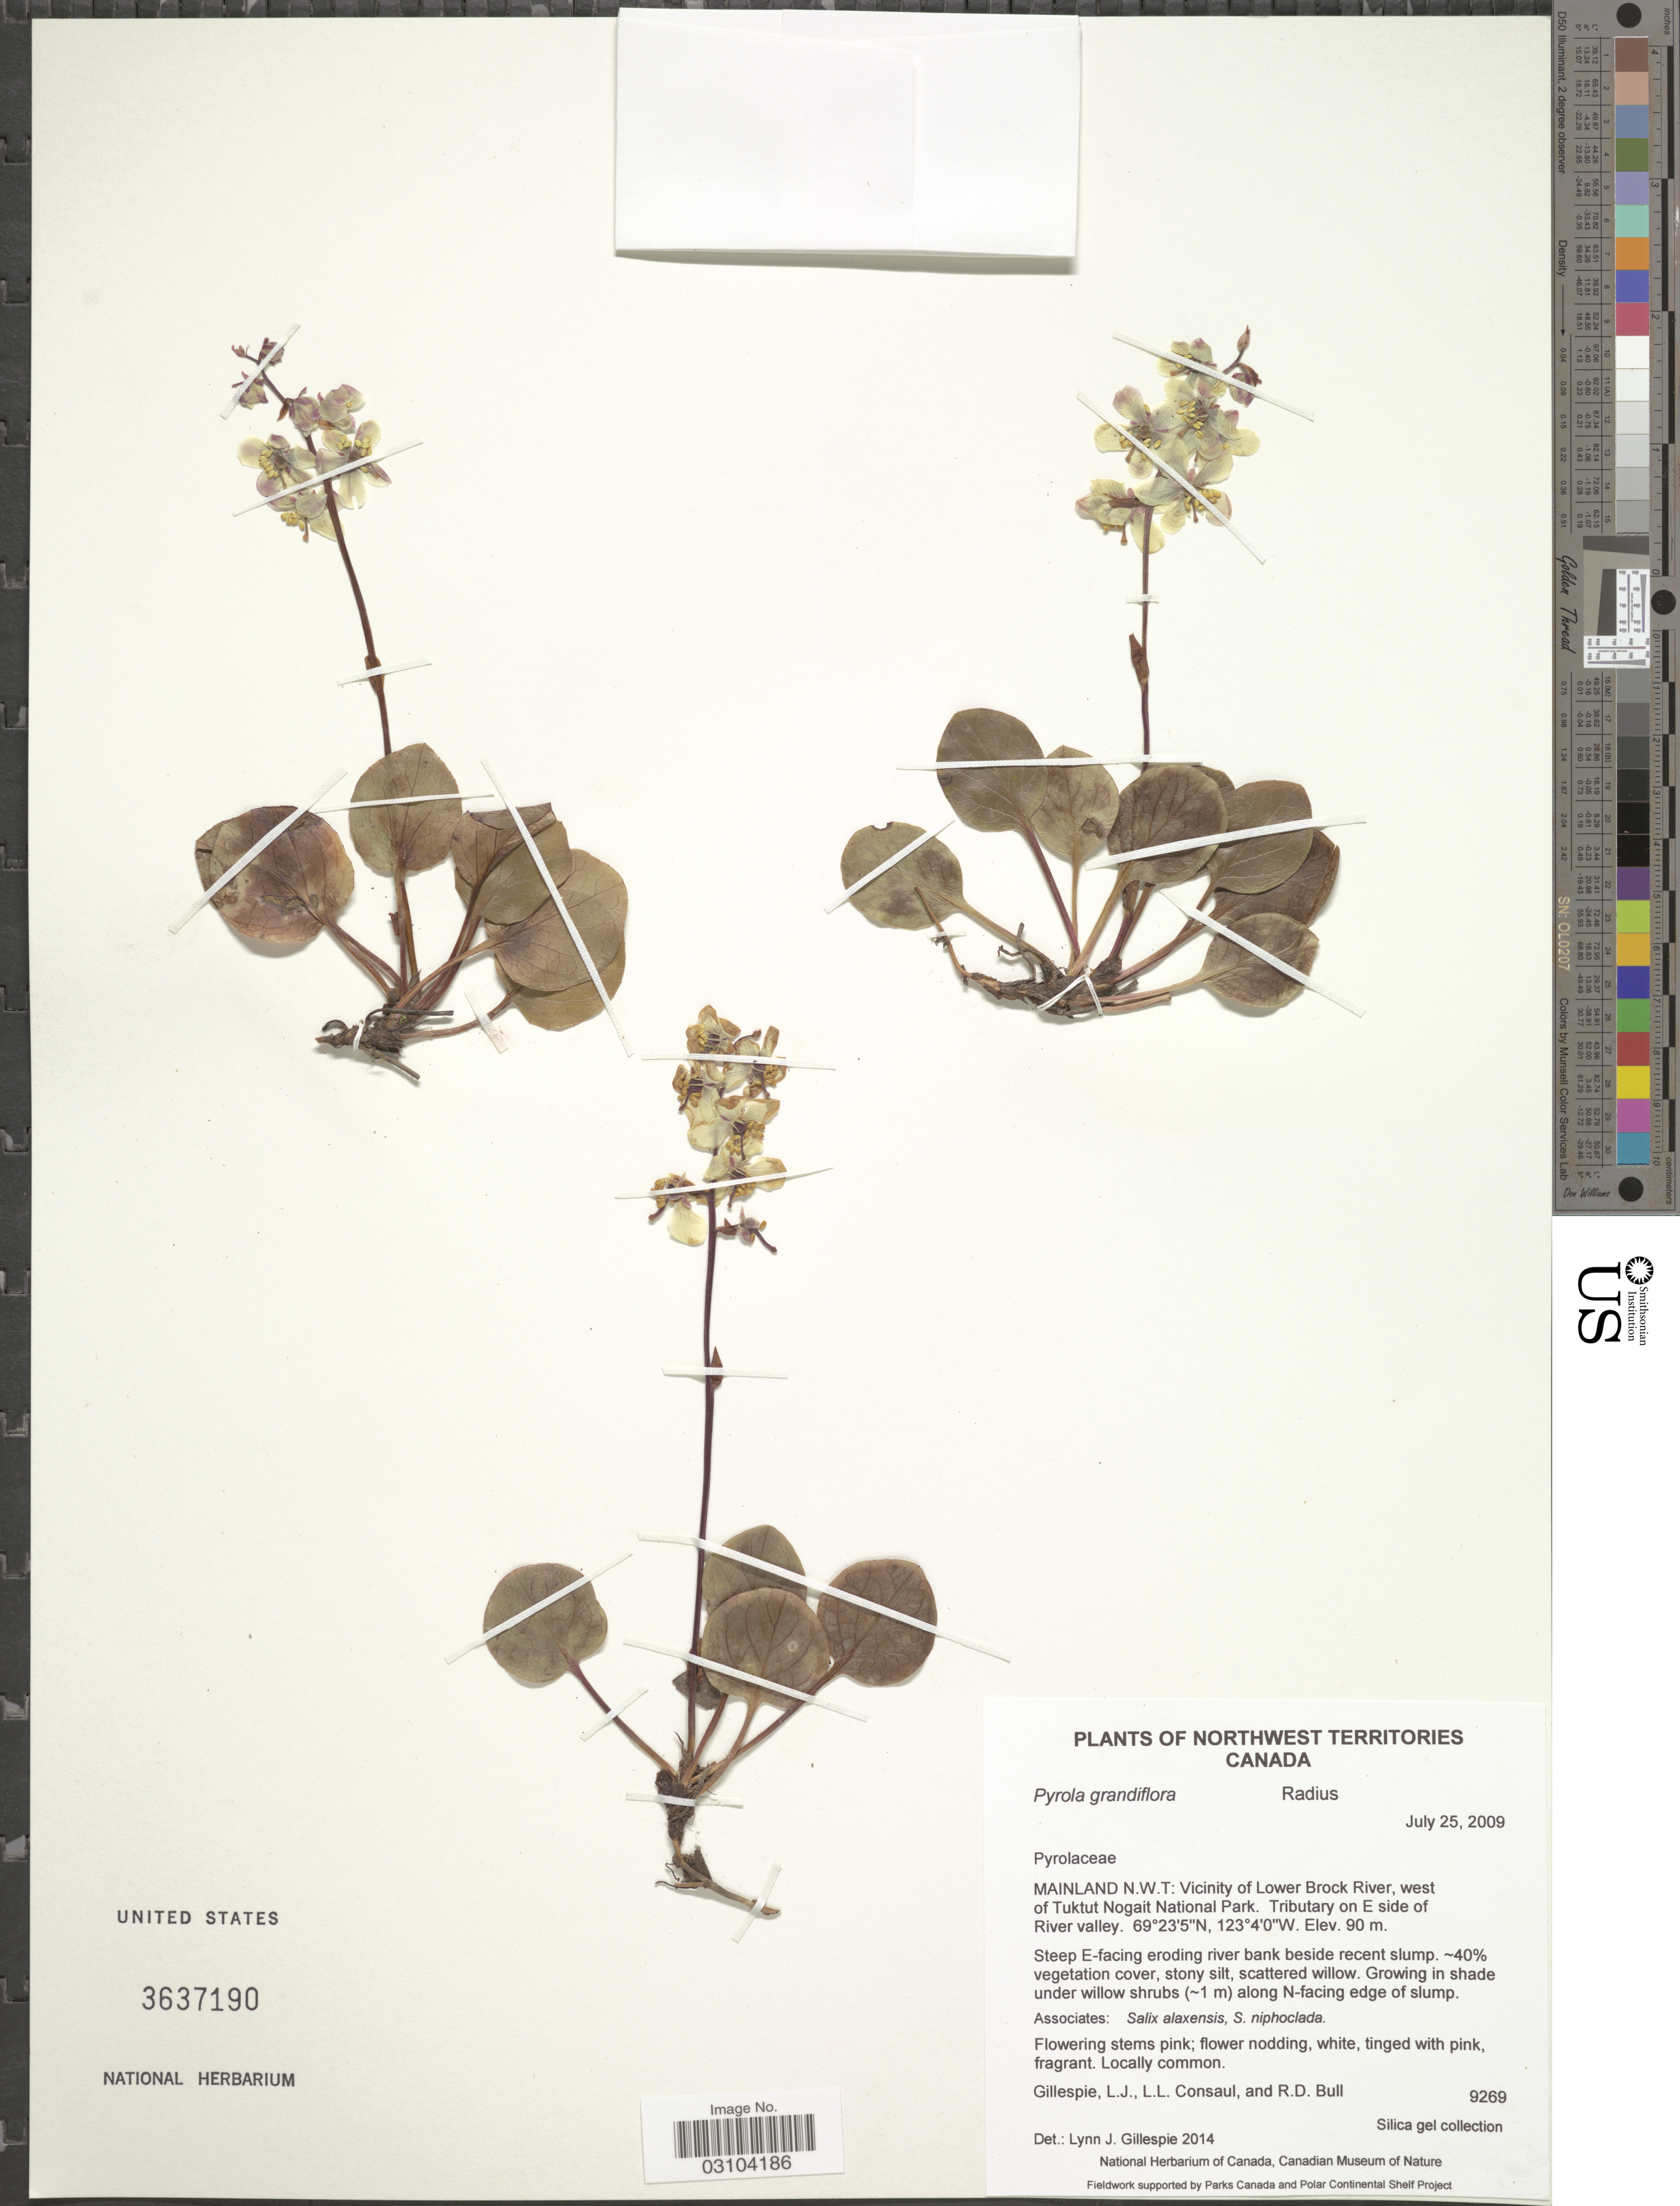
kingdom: Plantae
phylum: Tracheophyta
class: Magnoliopsida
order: Ericales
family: Ericaceae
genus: Pyrola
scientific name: Pyrola grandiflora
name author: Radius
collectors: L. Gillespie, L. Consaul & R. Bull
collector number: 9269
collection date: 2009-07-25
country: Canada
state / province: Northwest Territories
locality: Mainland N.W.T: Vicinity of Lower Brock River, west of Tuktut Nogait National Park. Tributary on E side River valley.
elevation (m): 90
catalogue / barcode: US 3637190